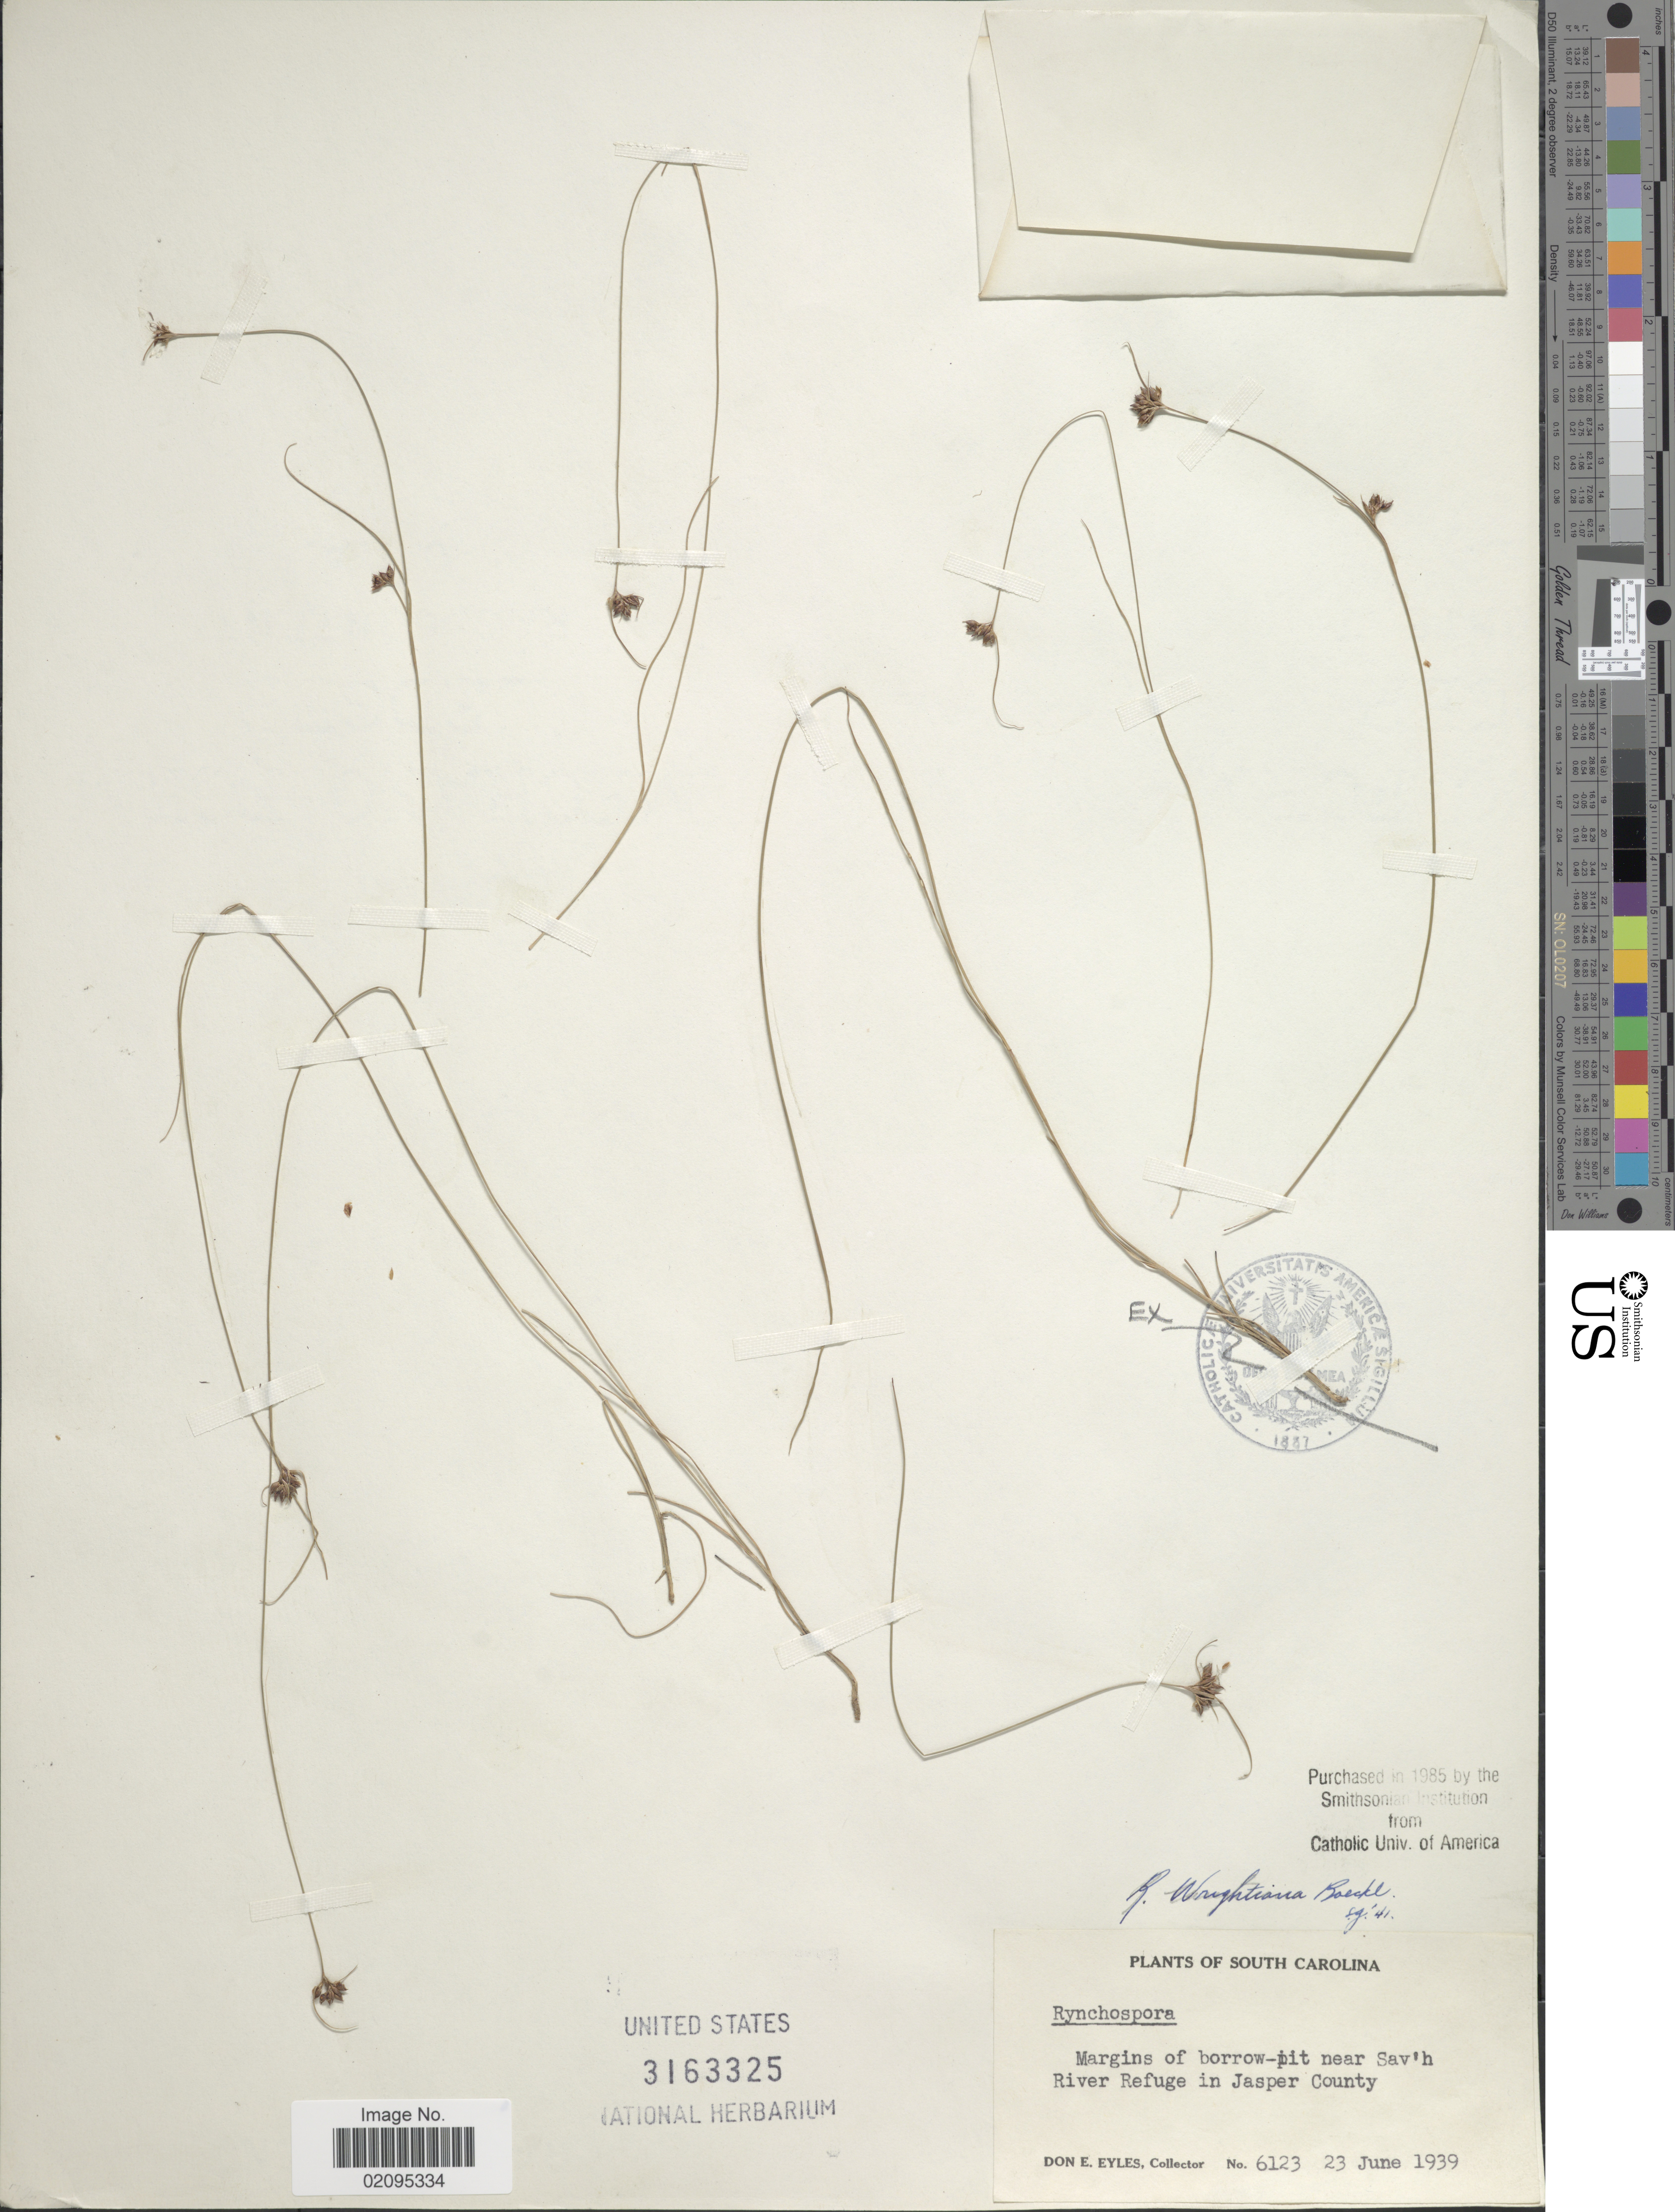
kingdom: Plantae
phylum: Tracheophyta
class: Liliopsida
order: Poales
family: Cyperaceae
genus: Rhynchospora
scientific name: Rhynchospora wrightiana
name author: Boeckeler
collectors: D. Eyles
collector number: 6123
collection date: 1939-06-23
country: United States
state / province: South Carolina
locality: Margins of borrow-pit near Sav'h River Refuge in Jasper County.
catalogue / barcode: US 3163325